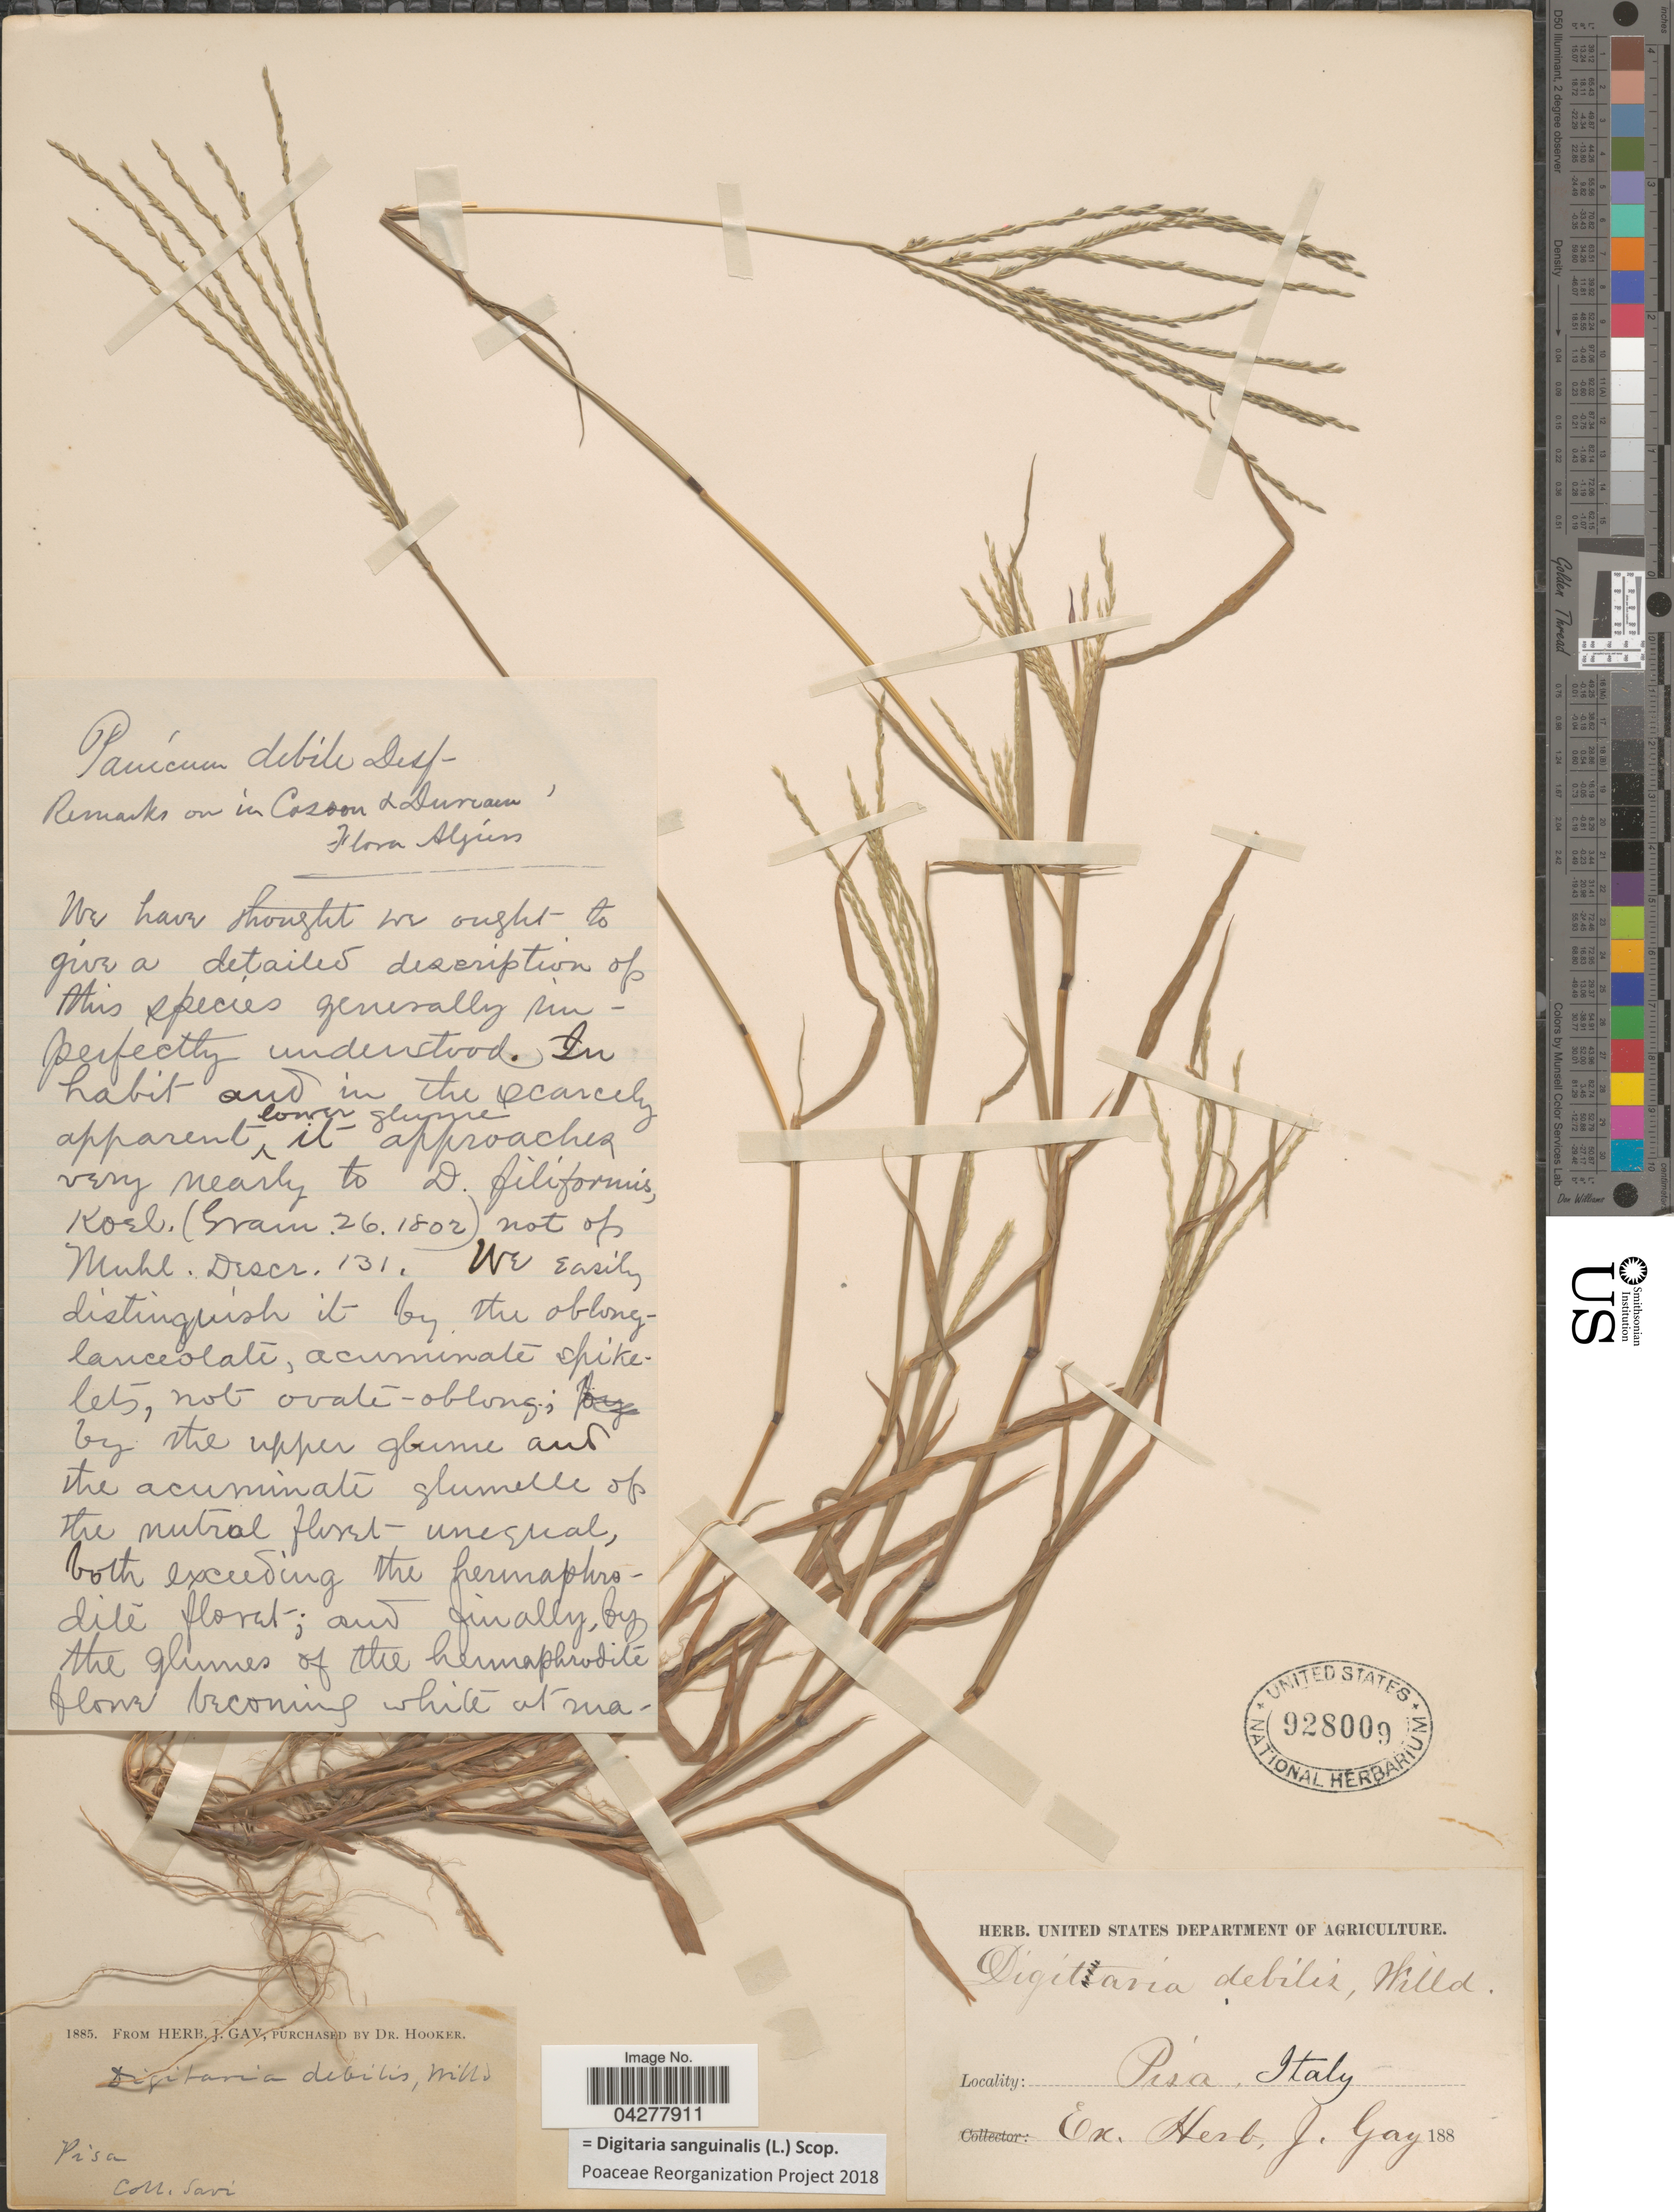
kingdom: Plantae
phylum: Tracheophyta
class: Liliopsida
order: Poales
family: Poaceae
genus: Digitaria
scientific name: Digitaria sanguinalis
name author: (L.) Scop.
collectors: G. Savi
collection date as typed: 188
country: Italy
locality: Pisa.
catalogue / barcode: US 928009